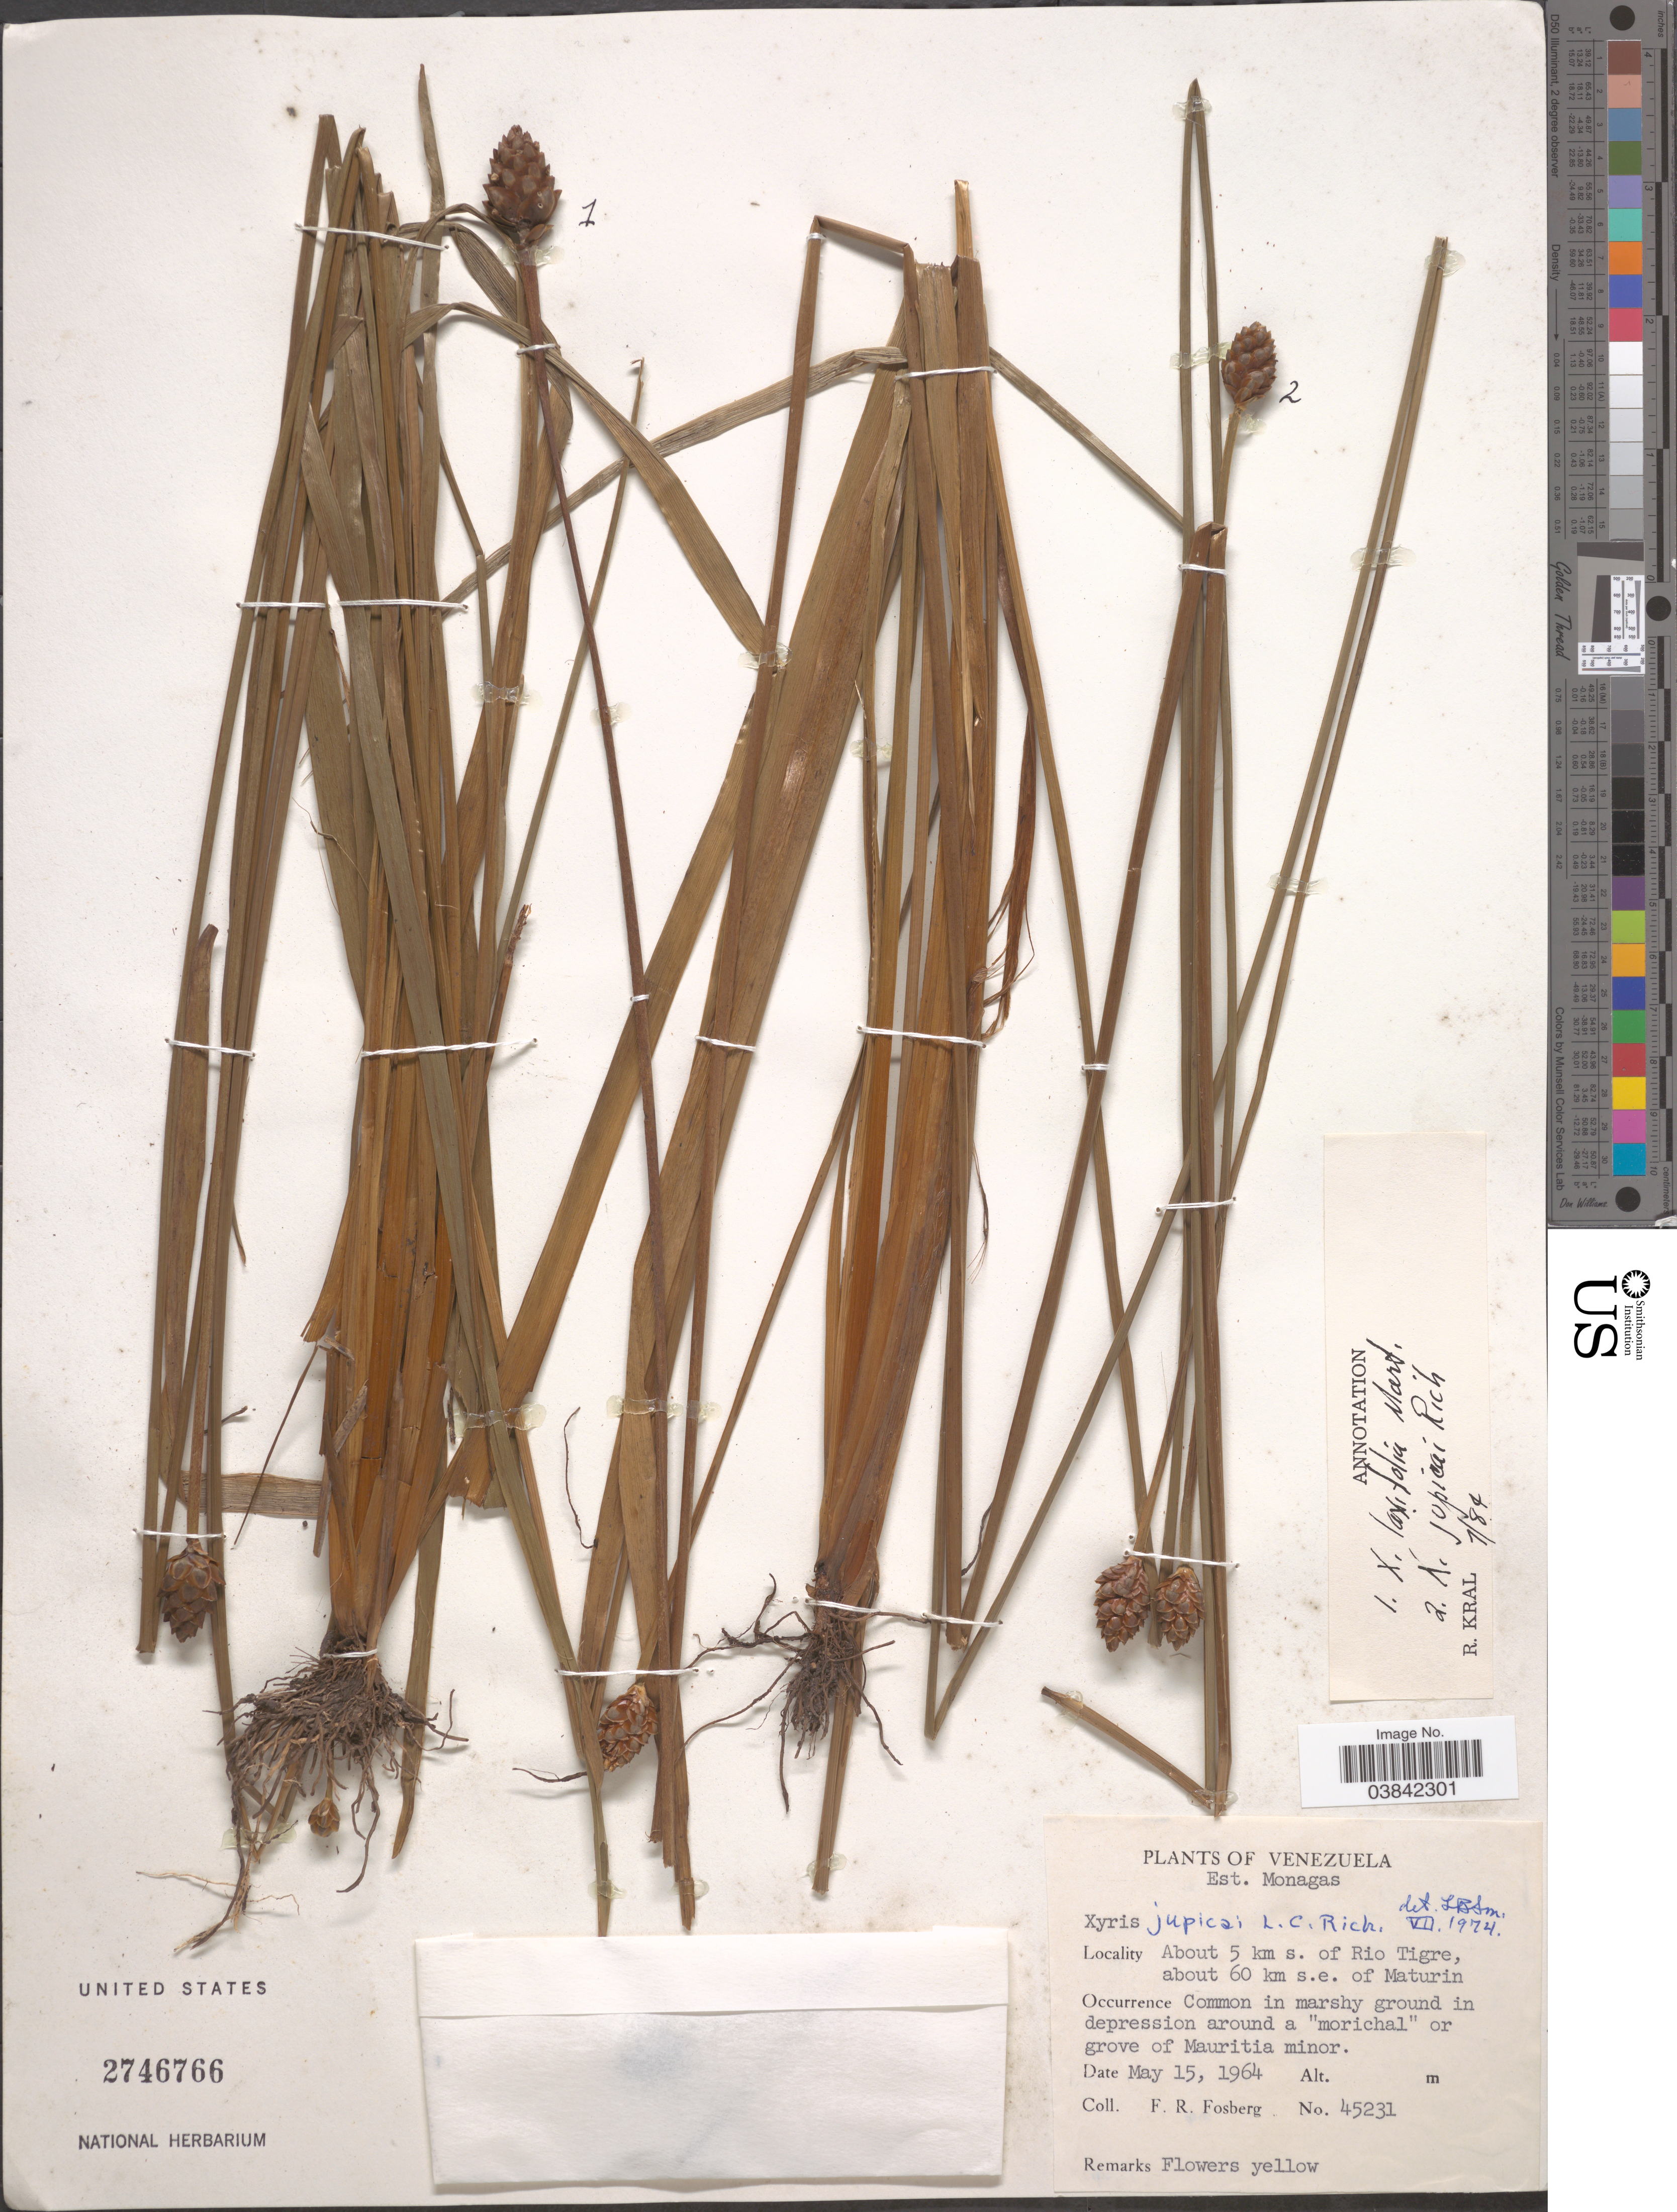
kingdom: Plantae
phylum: Tracheophyta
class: Liliopsida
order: Poales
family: Xyridaceae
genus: Xyris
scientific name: Xyris laxifolia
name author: Mart.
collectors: F. R. Fosberg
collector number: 45231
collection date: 1964-05-15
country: Venezuela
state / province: Monagas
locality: About 5 km s. of Rio Tigre, about 60 km s.e. of Maturin.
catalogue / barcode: US 2746766